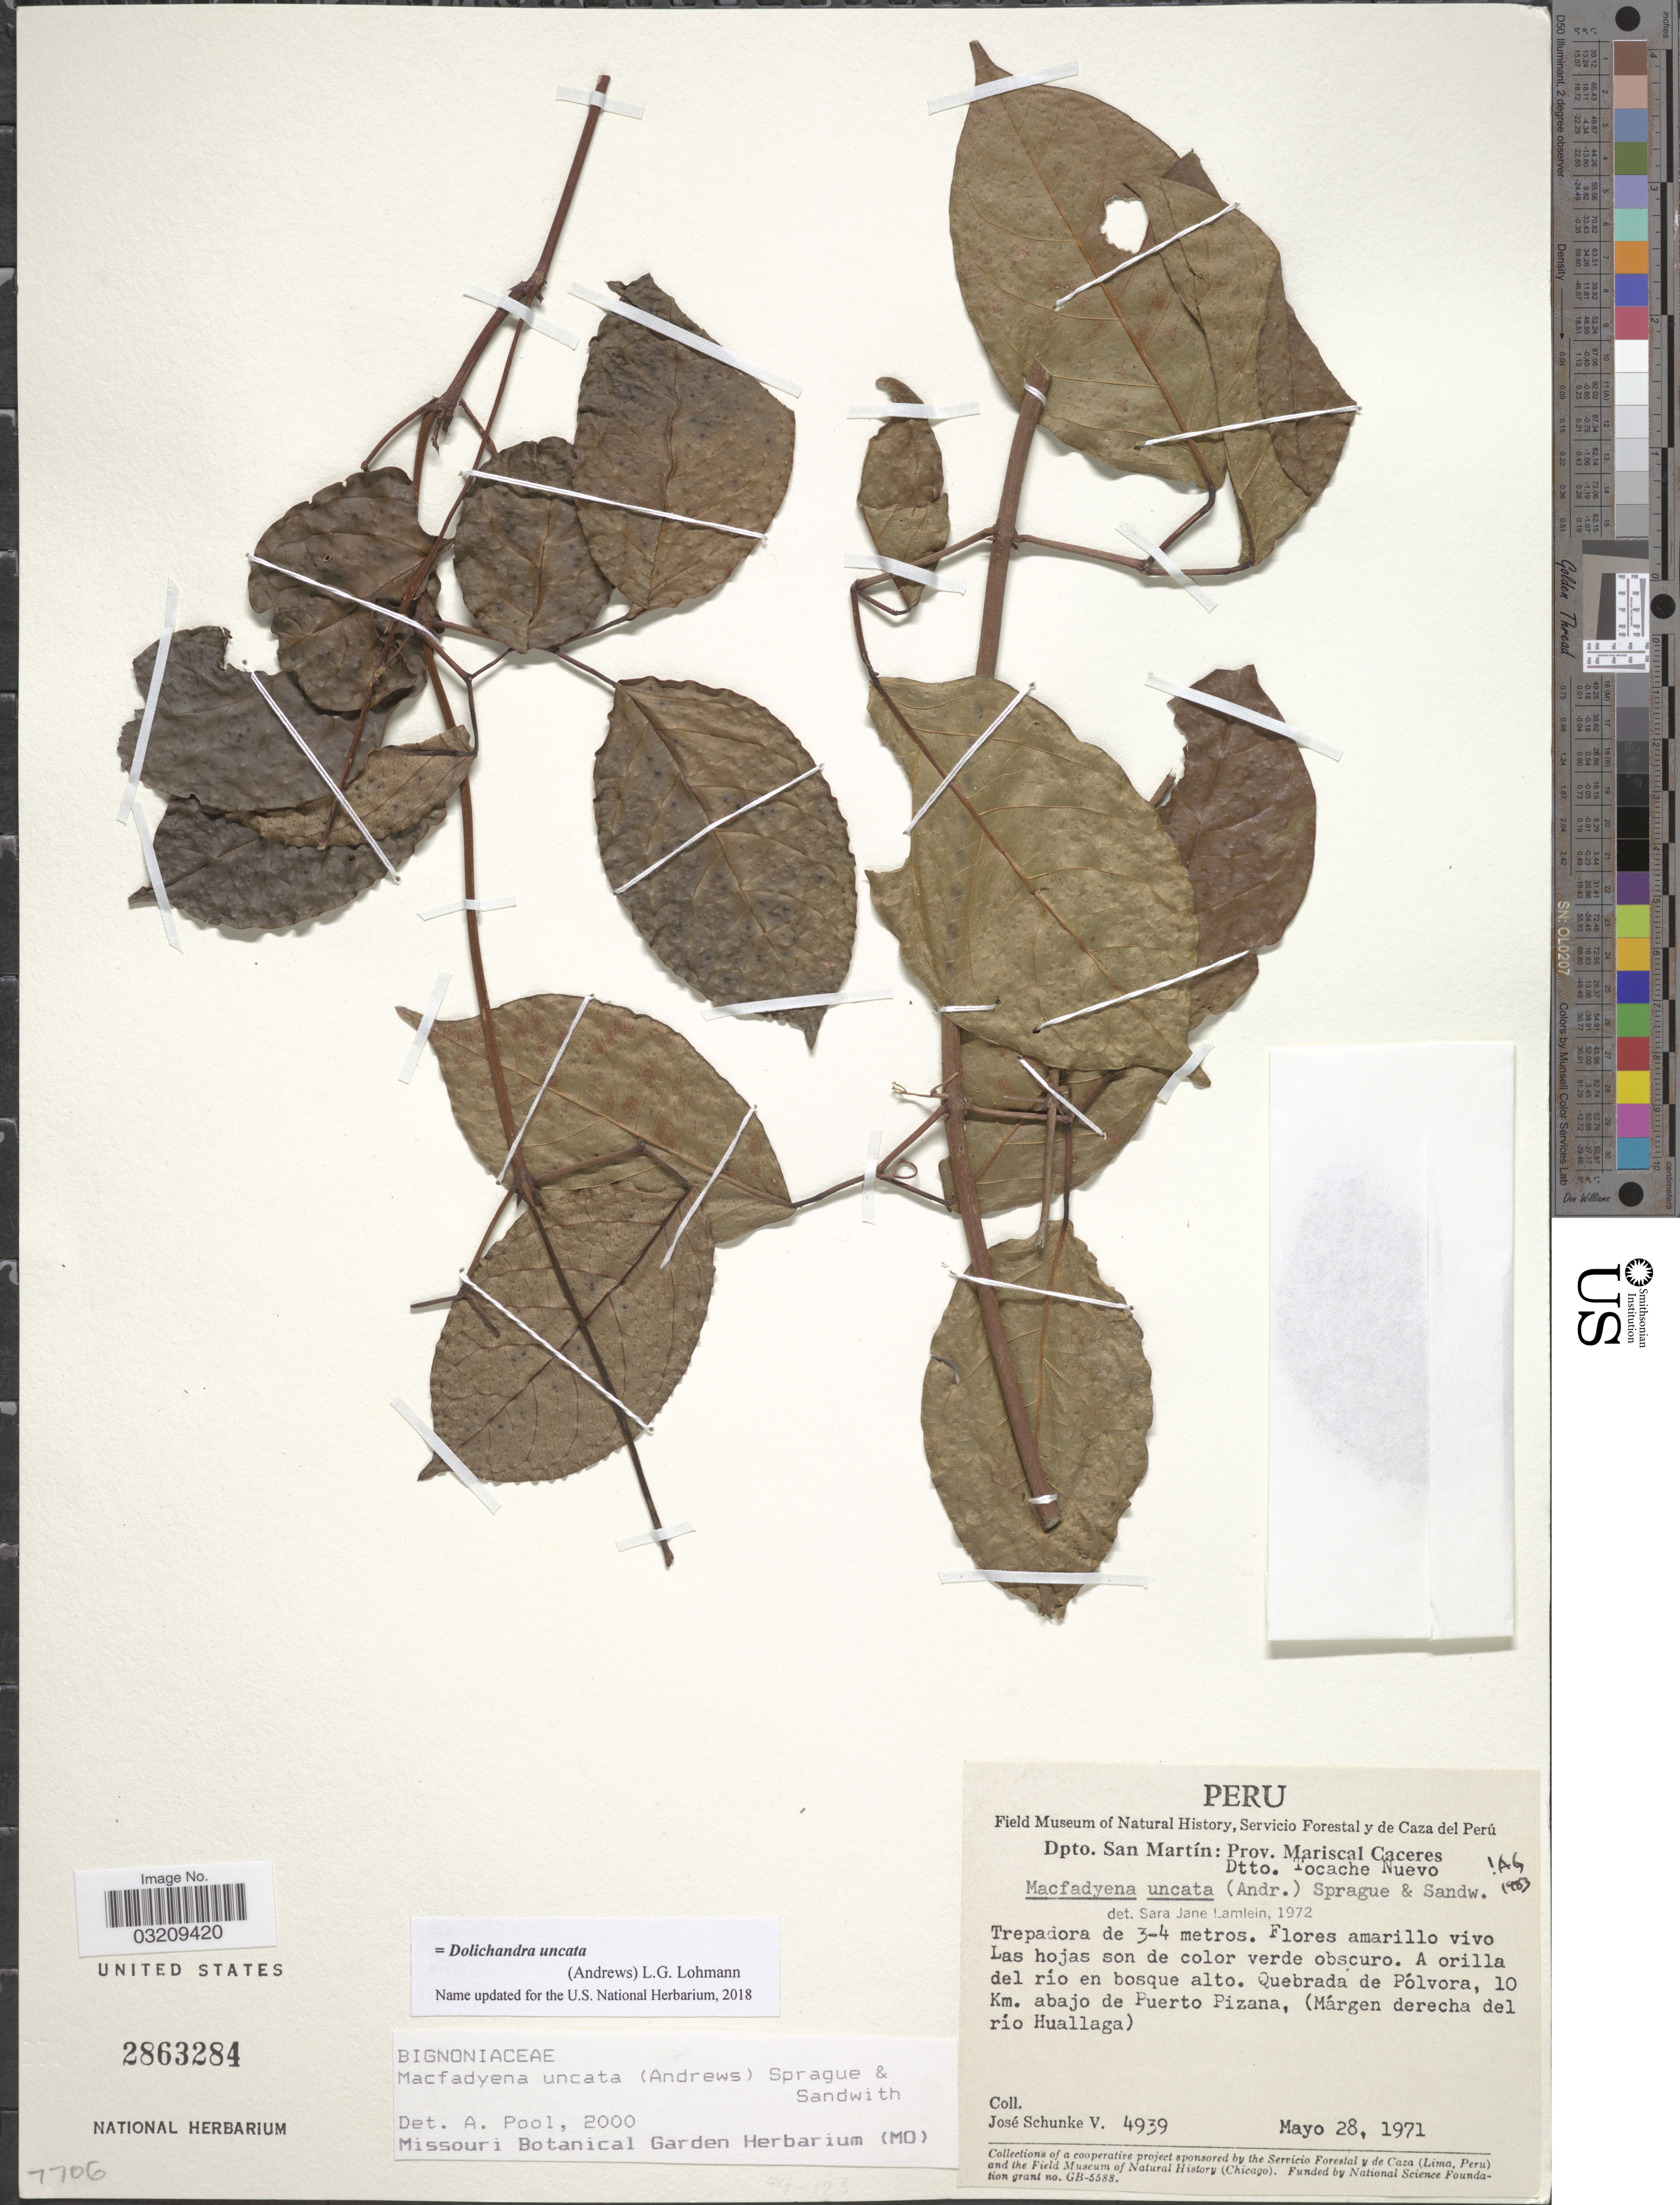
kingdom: Plantae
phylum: Tracheophyta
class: Magnoliopsida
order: Lamiales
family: Bignoniaceae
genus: Dolichandra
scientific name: Dolichandra uncata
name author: (Andrews) L.G. Lohmann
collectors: J. Schunke Vigo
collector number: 4939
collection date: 1971-05-28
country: Peru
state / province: San Martín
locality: Dpto. San Martín: Prov. Mariscal Caceres. Dtto. Tocache Nuevo. A orilla del rio en bosque alto. Quebrada de Pólvora, 10 Km. abajo de Puerto Pizana, (Márgen dereche del río Huallaga).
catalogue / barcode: US 2863284